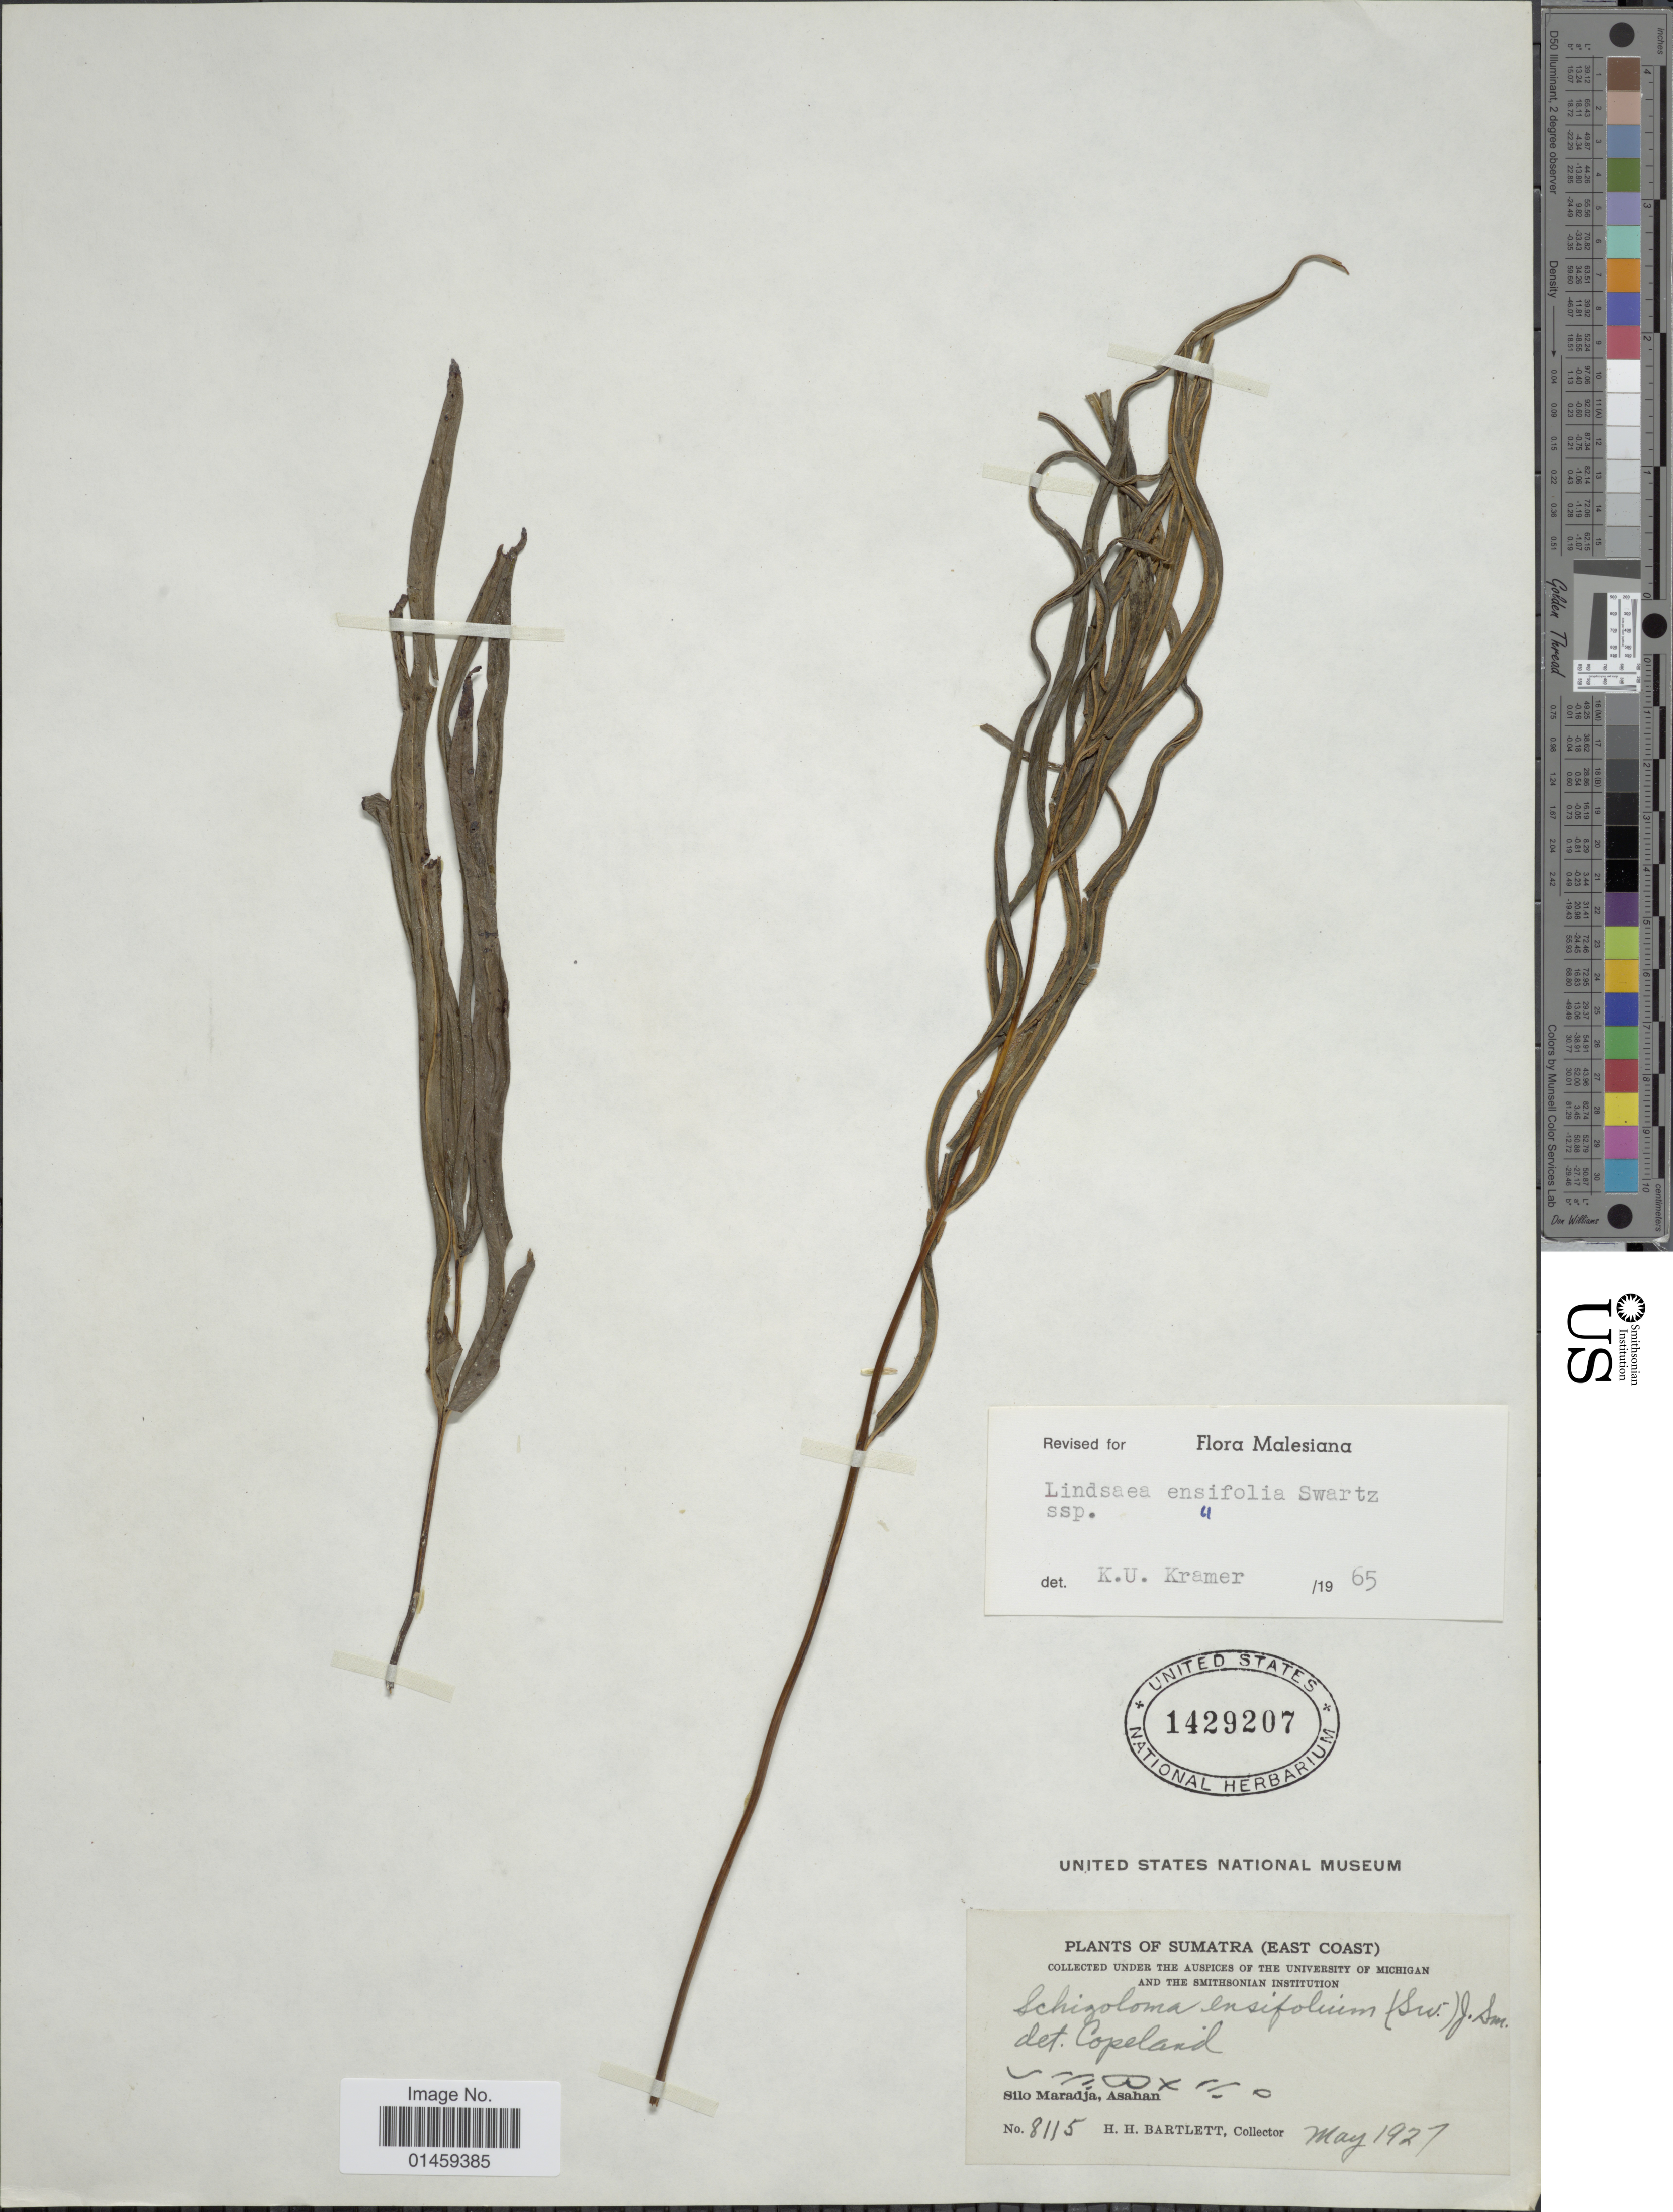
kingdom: Plantae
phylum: Tracheophyta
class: Polypodiopsida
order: Polypodiales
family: Lindsaeaceae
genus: Lindsaea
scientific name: Lindsaea ensifolia subsp. ensifolia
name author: Sw.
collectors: H. H. Bartlett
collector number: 8115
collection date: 1927-05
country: Indonesia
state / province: Sumatra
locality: East Coast. Silo Maradja, Asahan.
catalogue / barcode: US 1429207